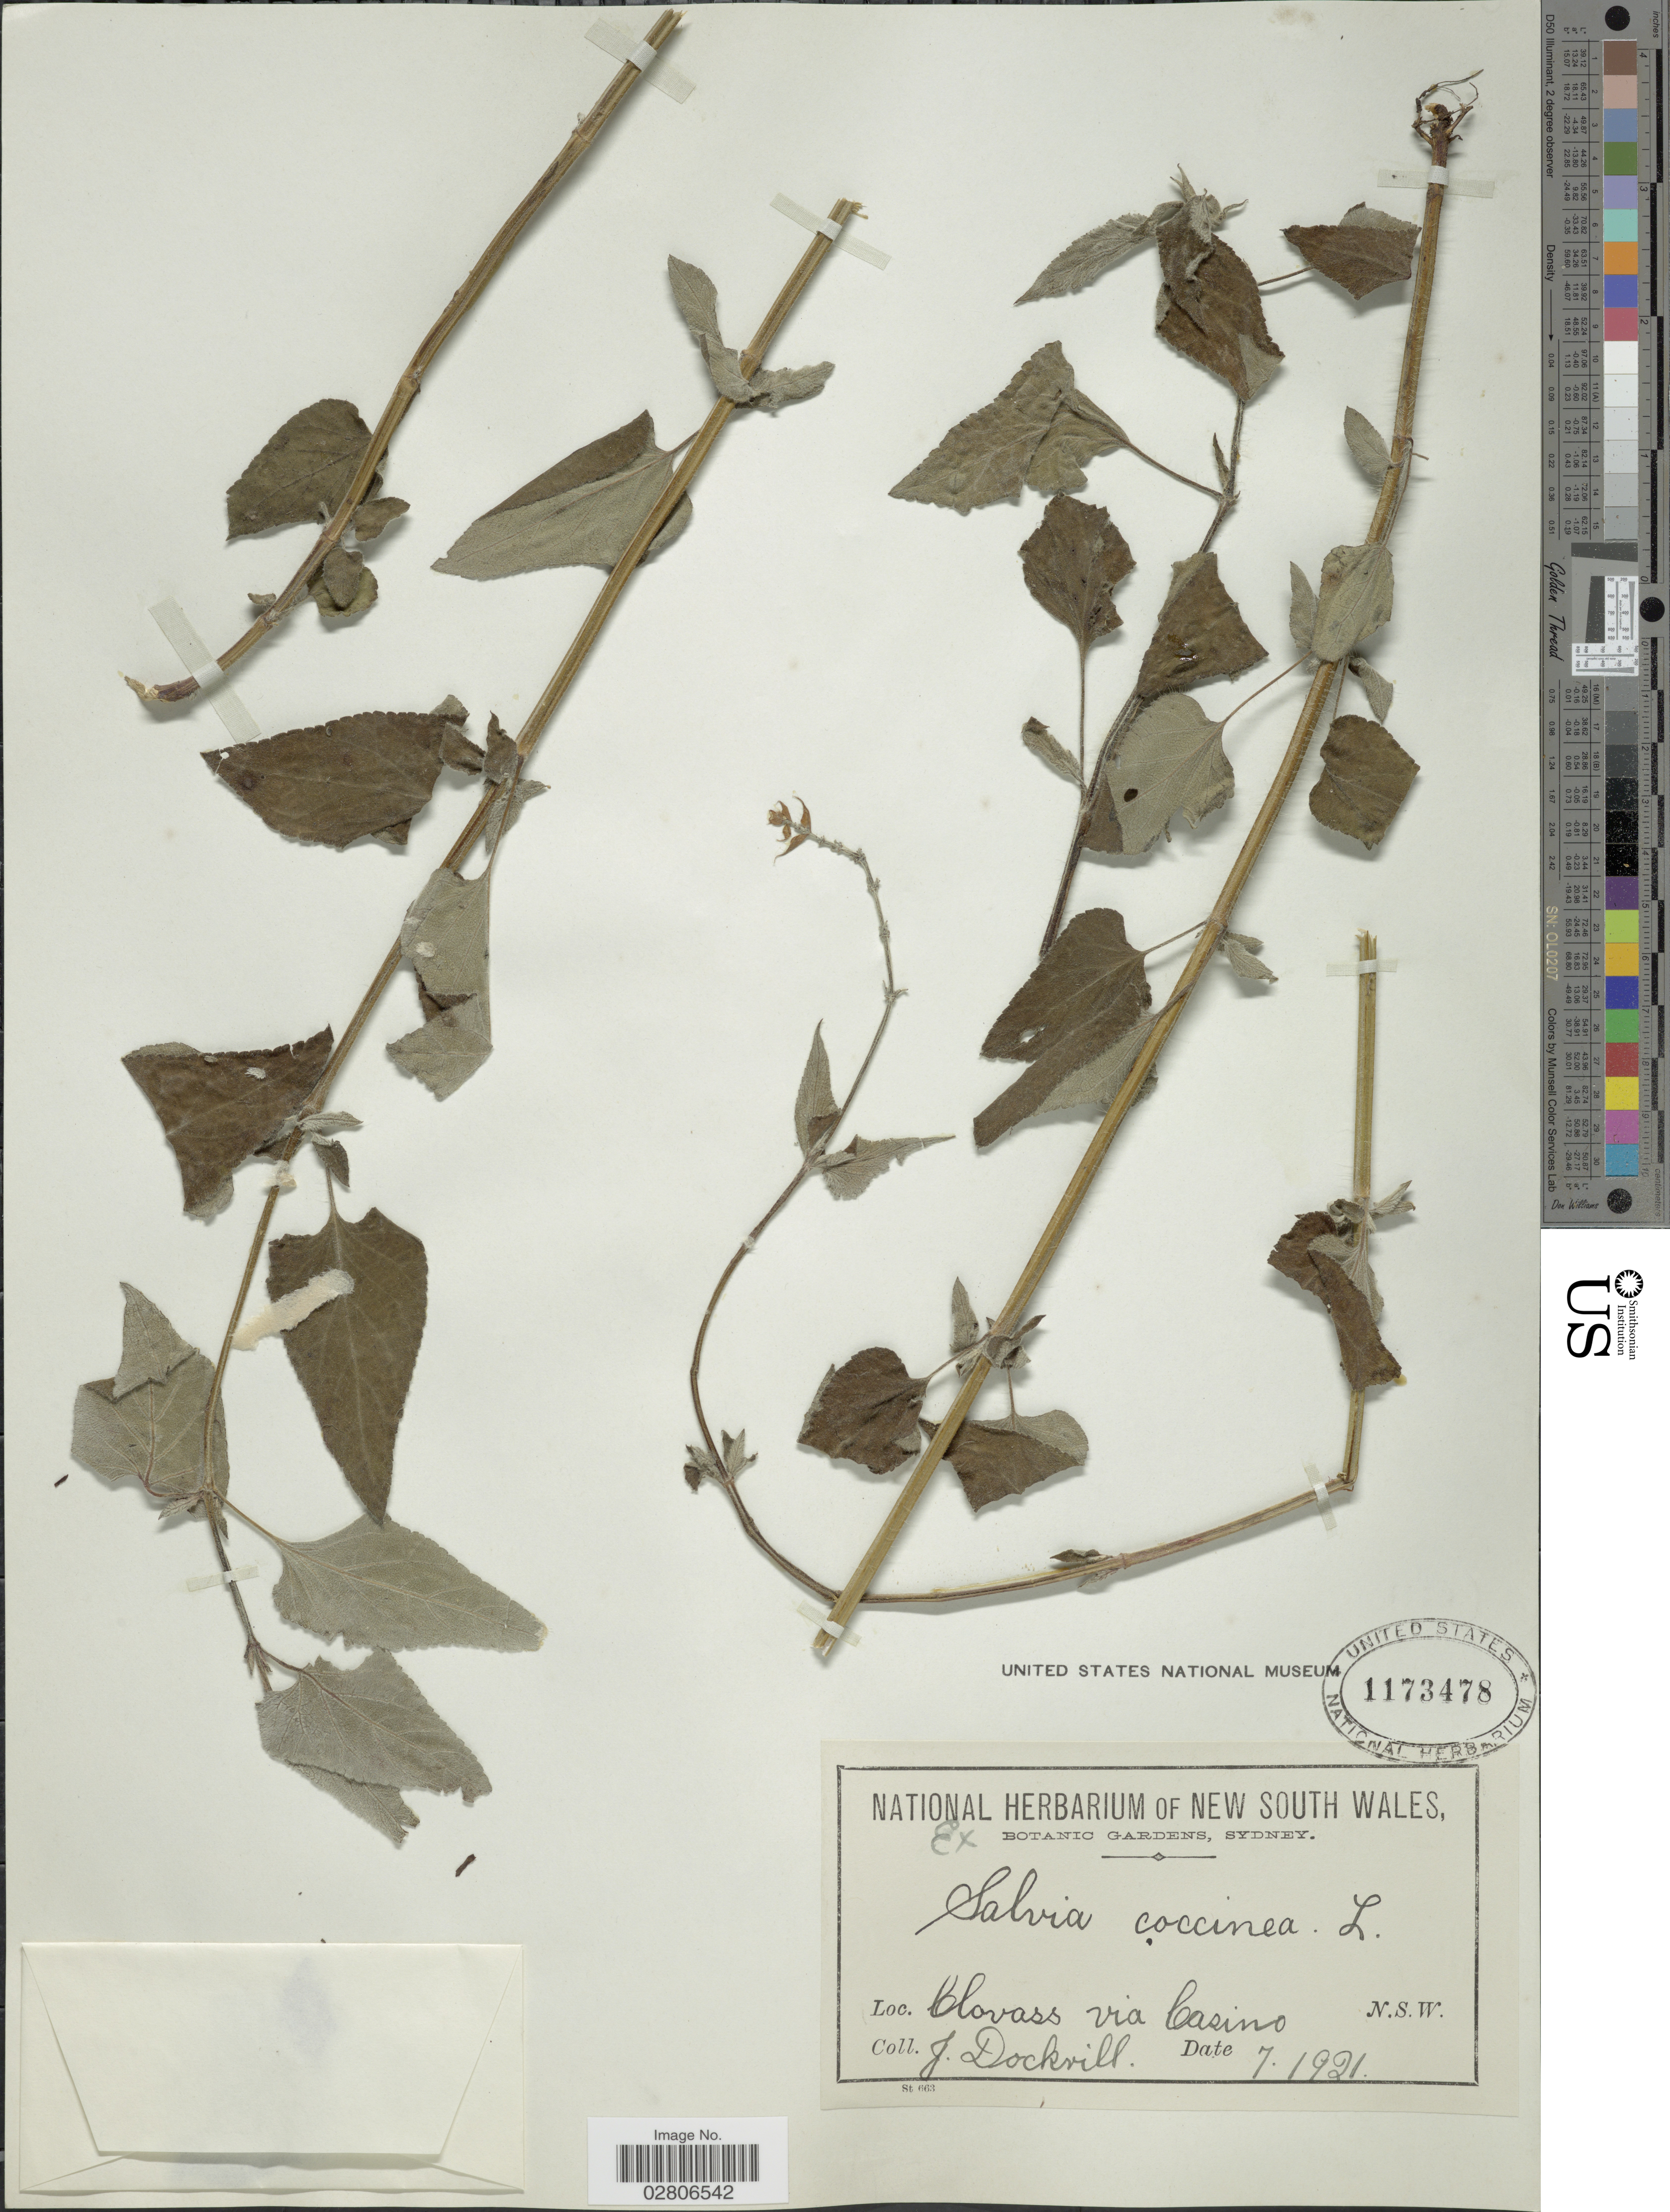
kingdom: Plantae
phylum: Tracheophyta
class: Magnoliopsida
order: Lamiales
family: Lamiaceae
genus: Salvia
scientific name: Salvia coccinea 'Naples Lavender'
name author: L. f. ex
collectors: J. Dockrill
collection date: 1921-07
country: Australia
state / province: New South Wales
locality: Clovass via Casino, N.S.W.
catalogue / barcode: US 1173478